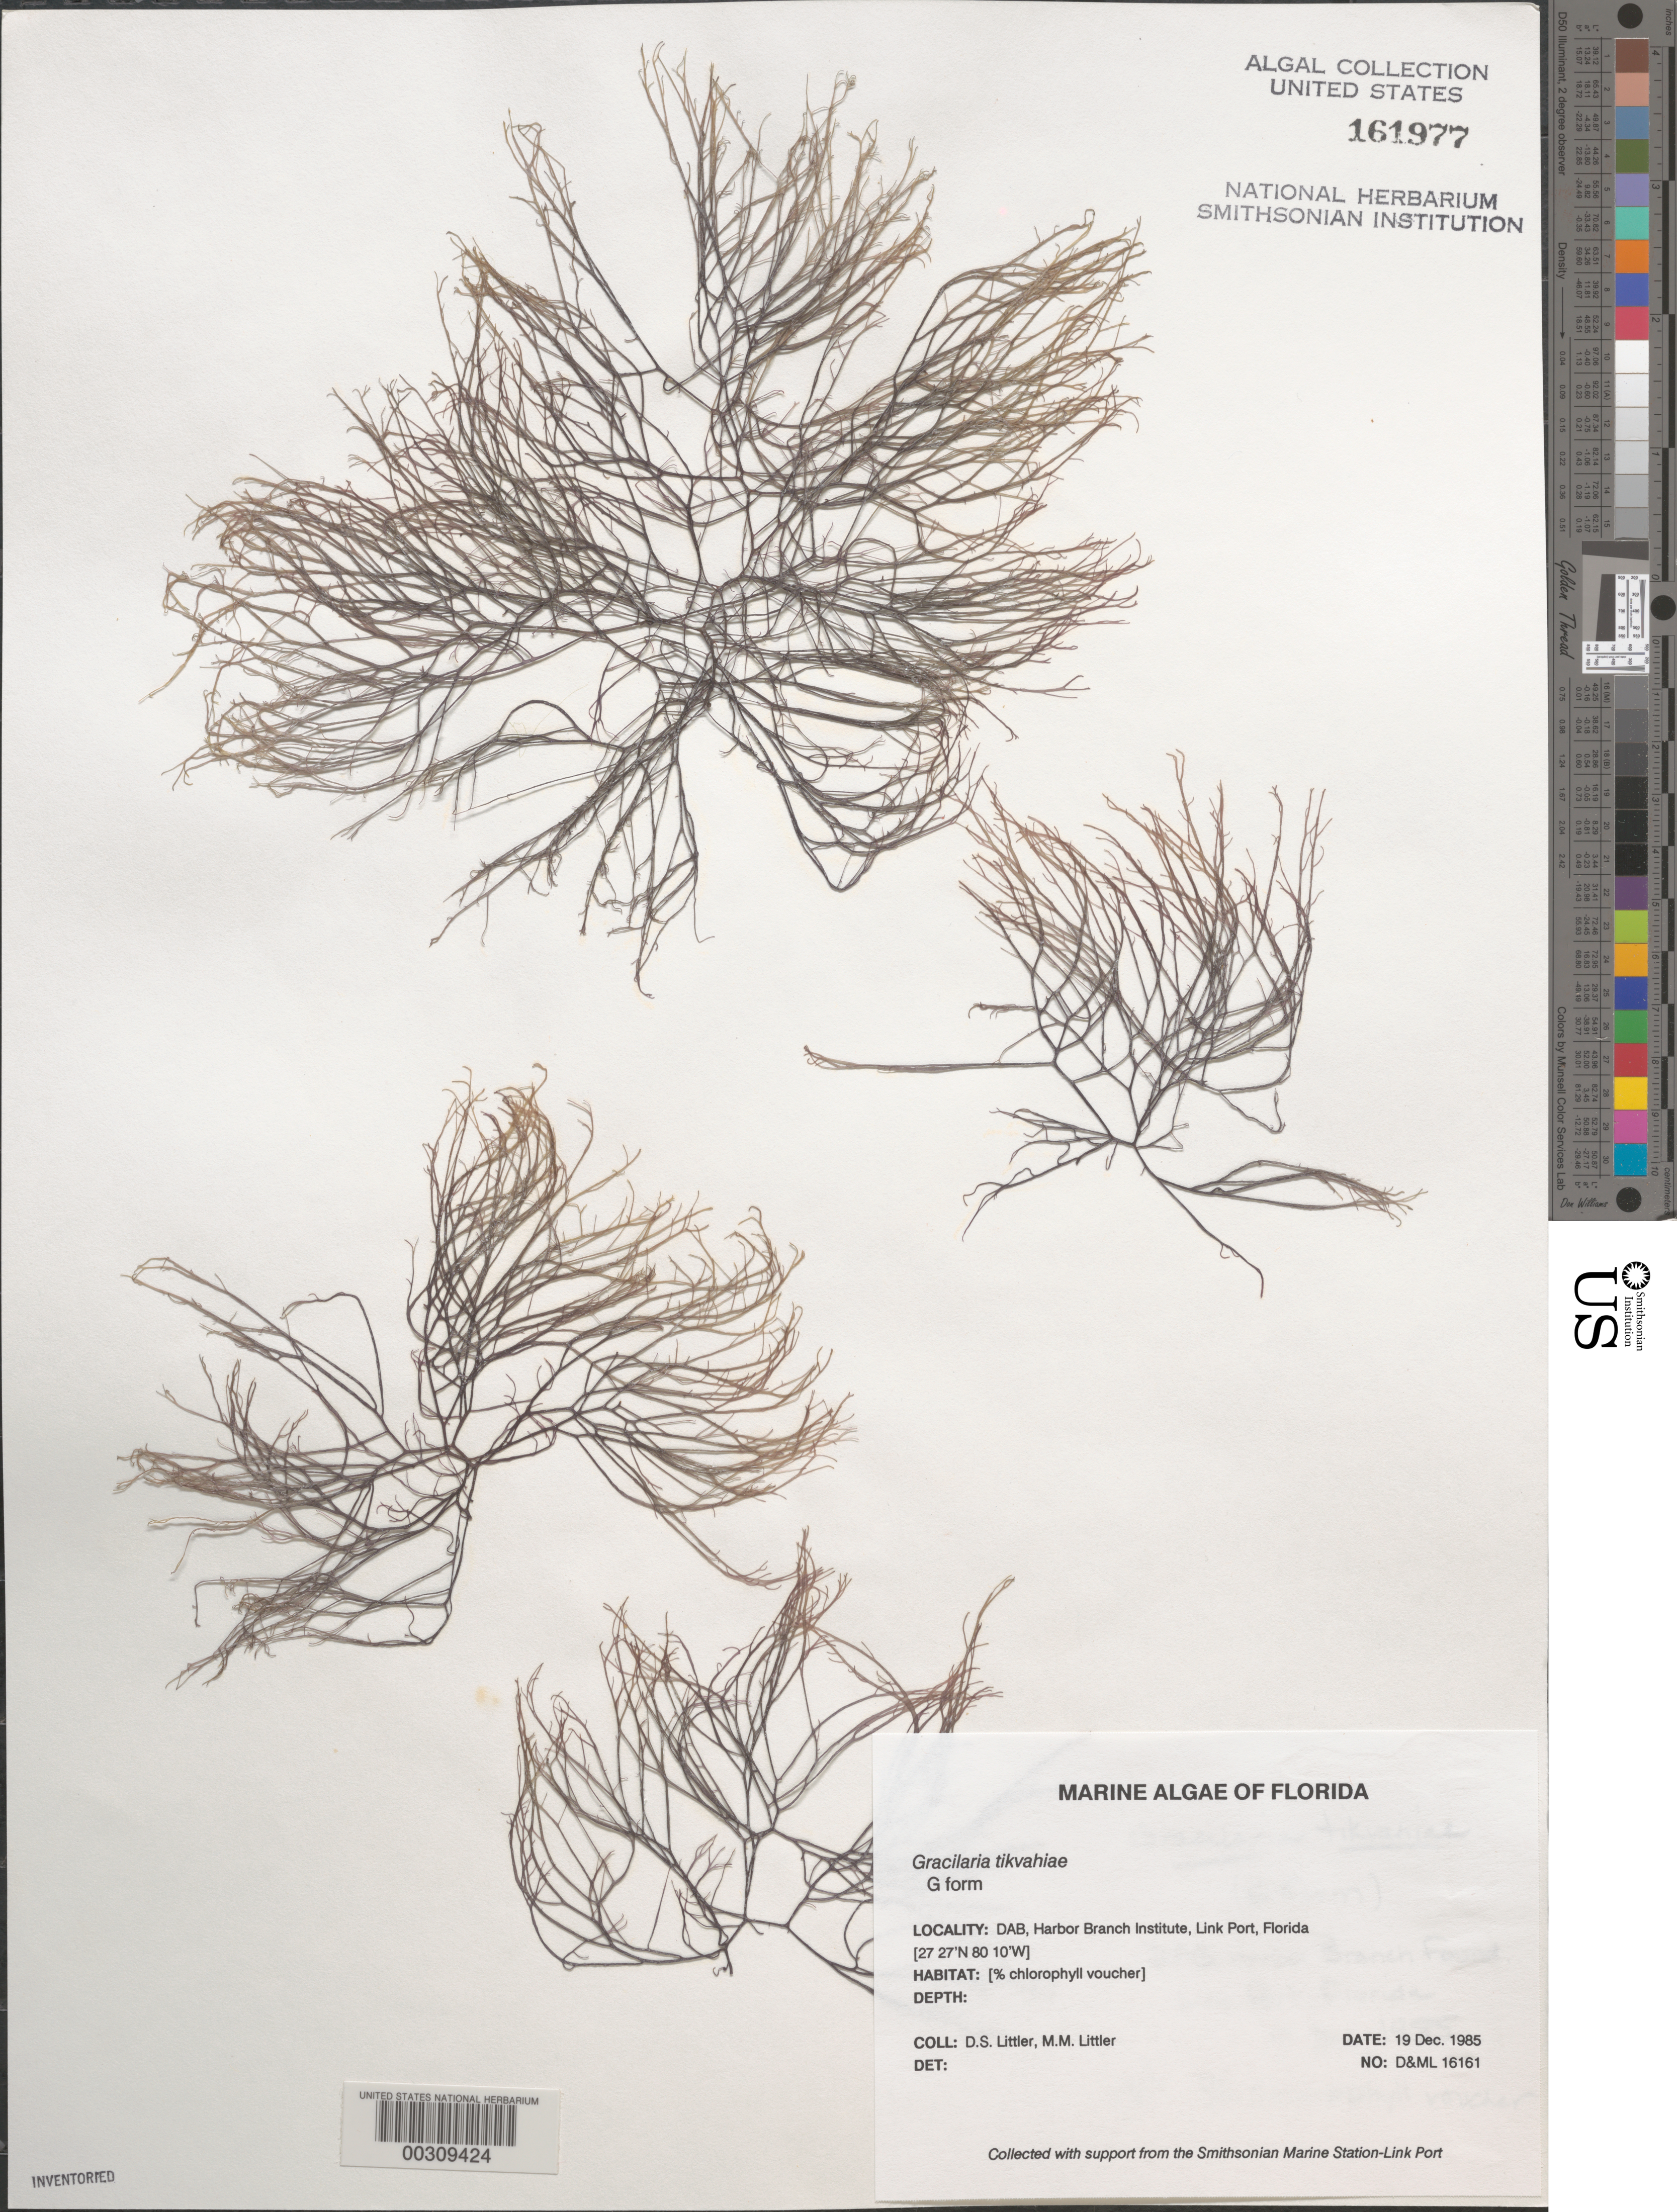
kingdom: Plantae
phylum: Rhodophyta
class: Florideophyceae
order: Gracilariales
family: Gracilariaceae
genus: Gracilaria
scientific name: Gracilaria tikvahiae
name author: McLachlan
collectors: D. S. Littler & M. M. Littler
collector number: D&ML 16161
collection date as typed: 19 Dec 1985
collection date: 1985-12-19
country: United States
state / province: Florida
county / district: Saint Lucie County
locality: Harbor Branch Oceanographic Institutue, Link Port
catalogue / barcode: US 161977